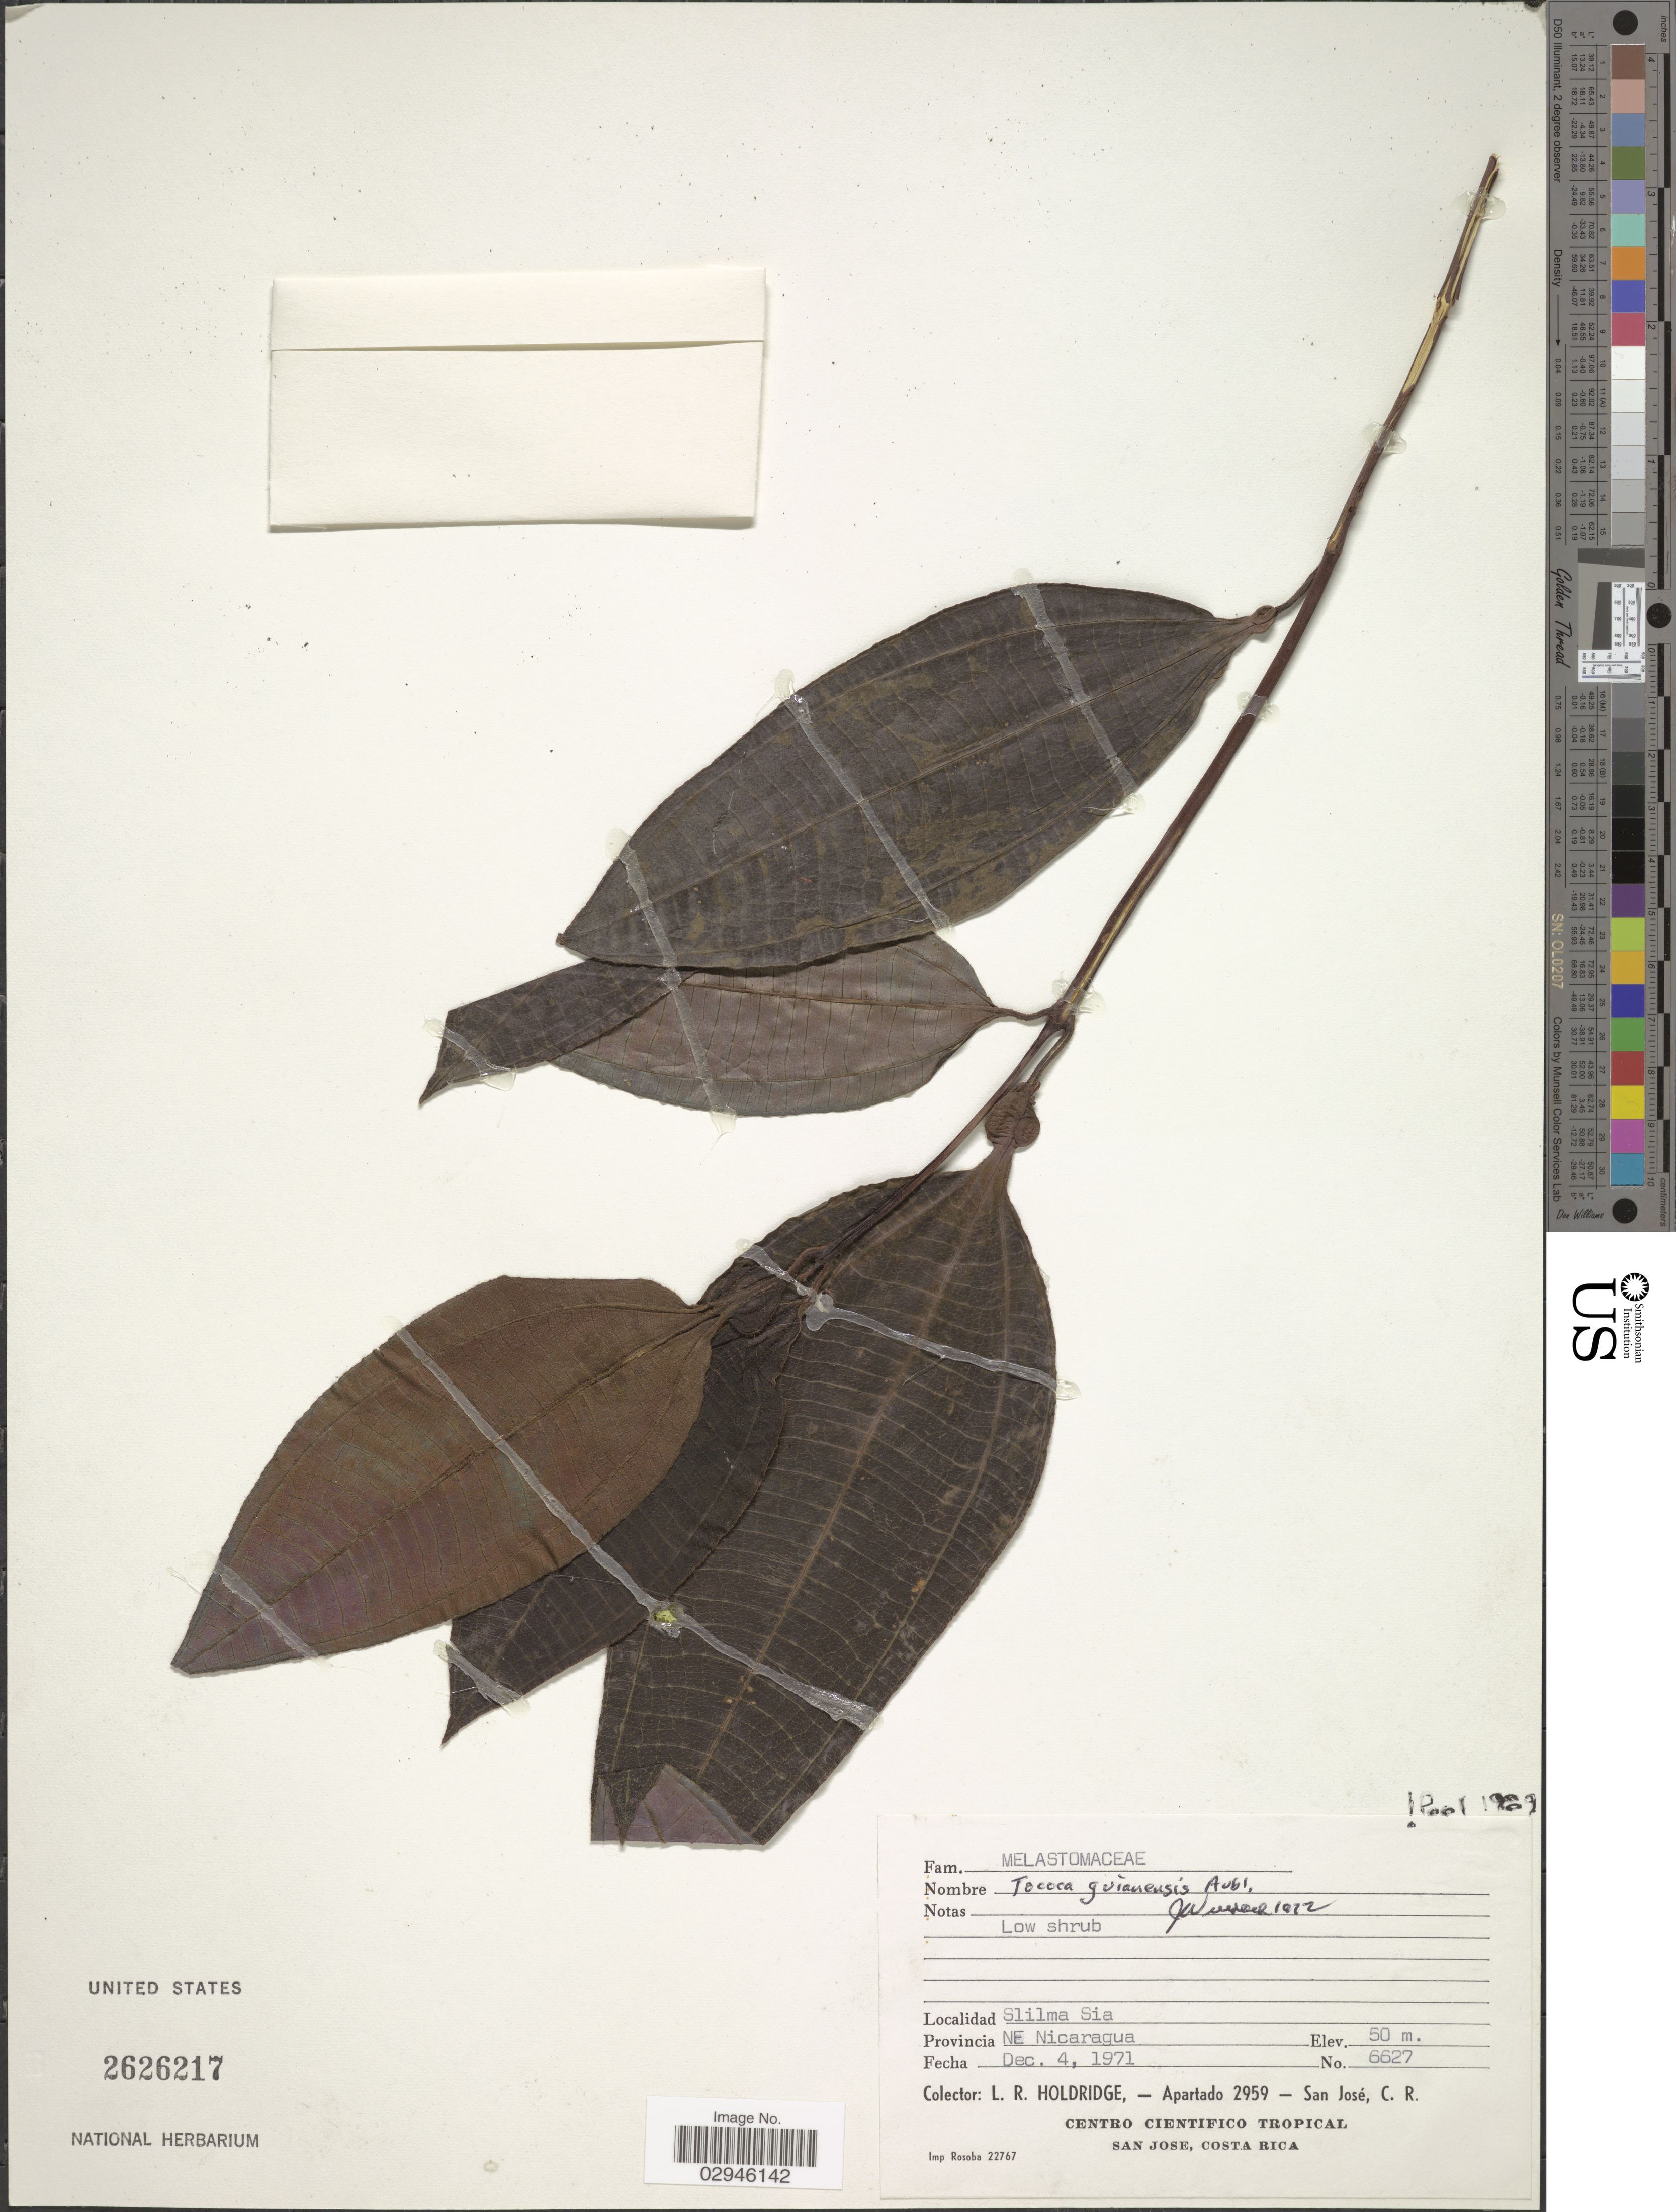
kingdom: Plantae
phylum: Tracheophyta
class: Magnoliopsida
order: Myrtales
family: Melastomataceae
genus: Tococa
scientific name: Tococa guianensis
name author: Aubl.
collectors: L. Holdridge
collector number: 6627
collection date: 1971-12-04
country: Nicaragua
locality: Slilma Sia, Provincia NE Nicaragua.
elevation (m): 50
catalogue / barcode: US 2626217